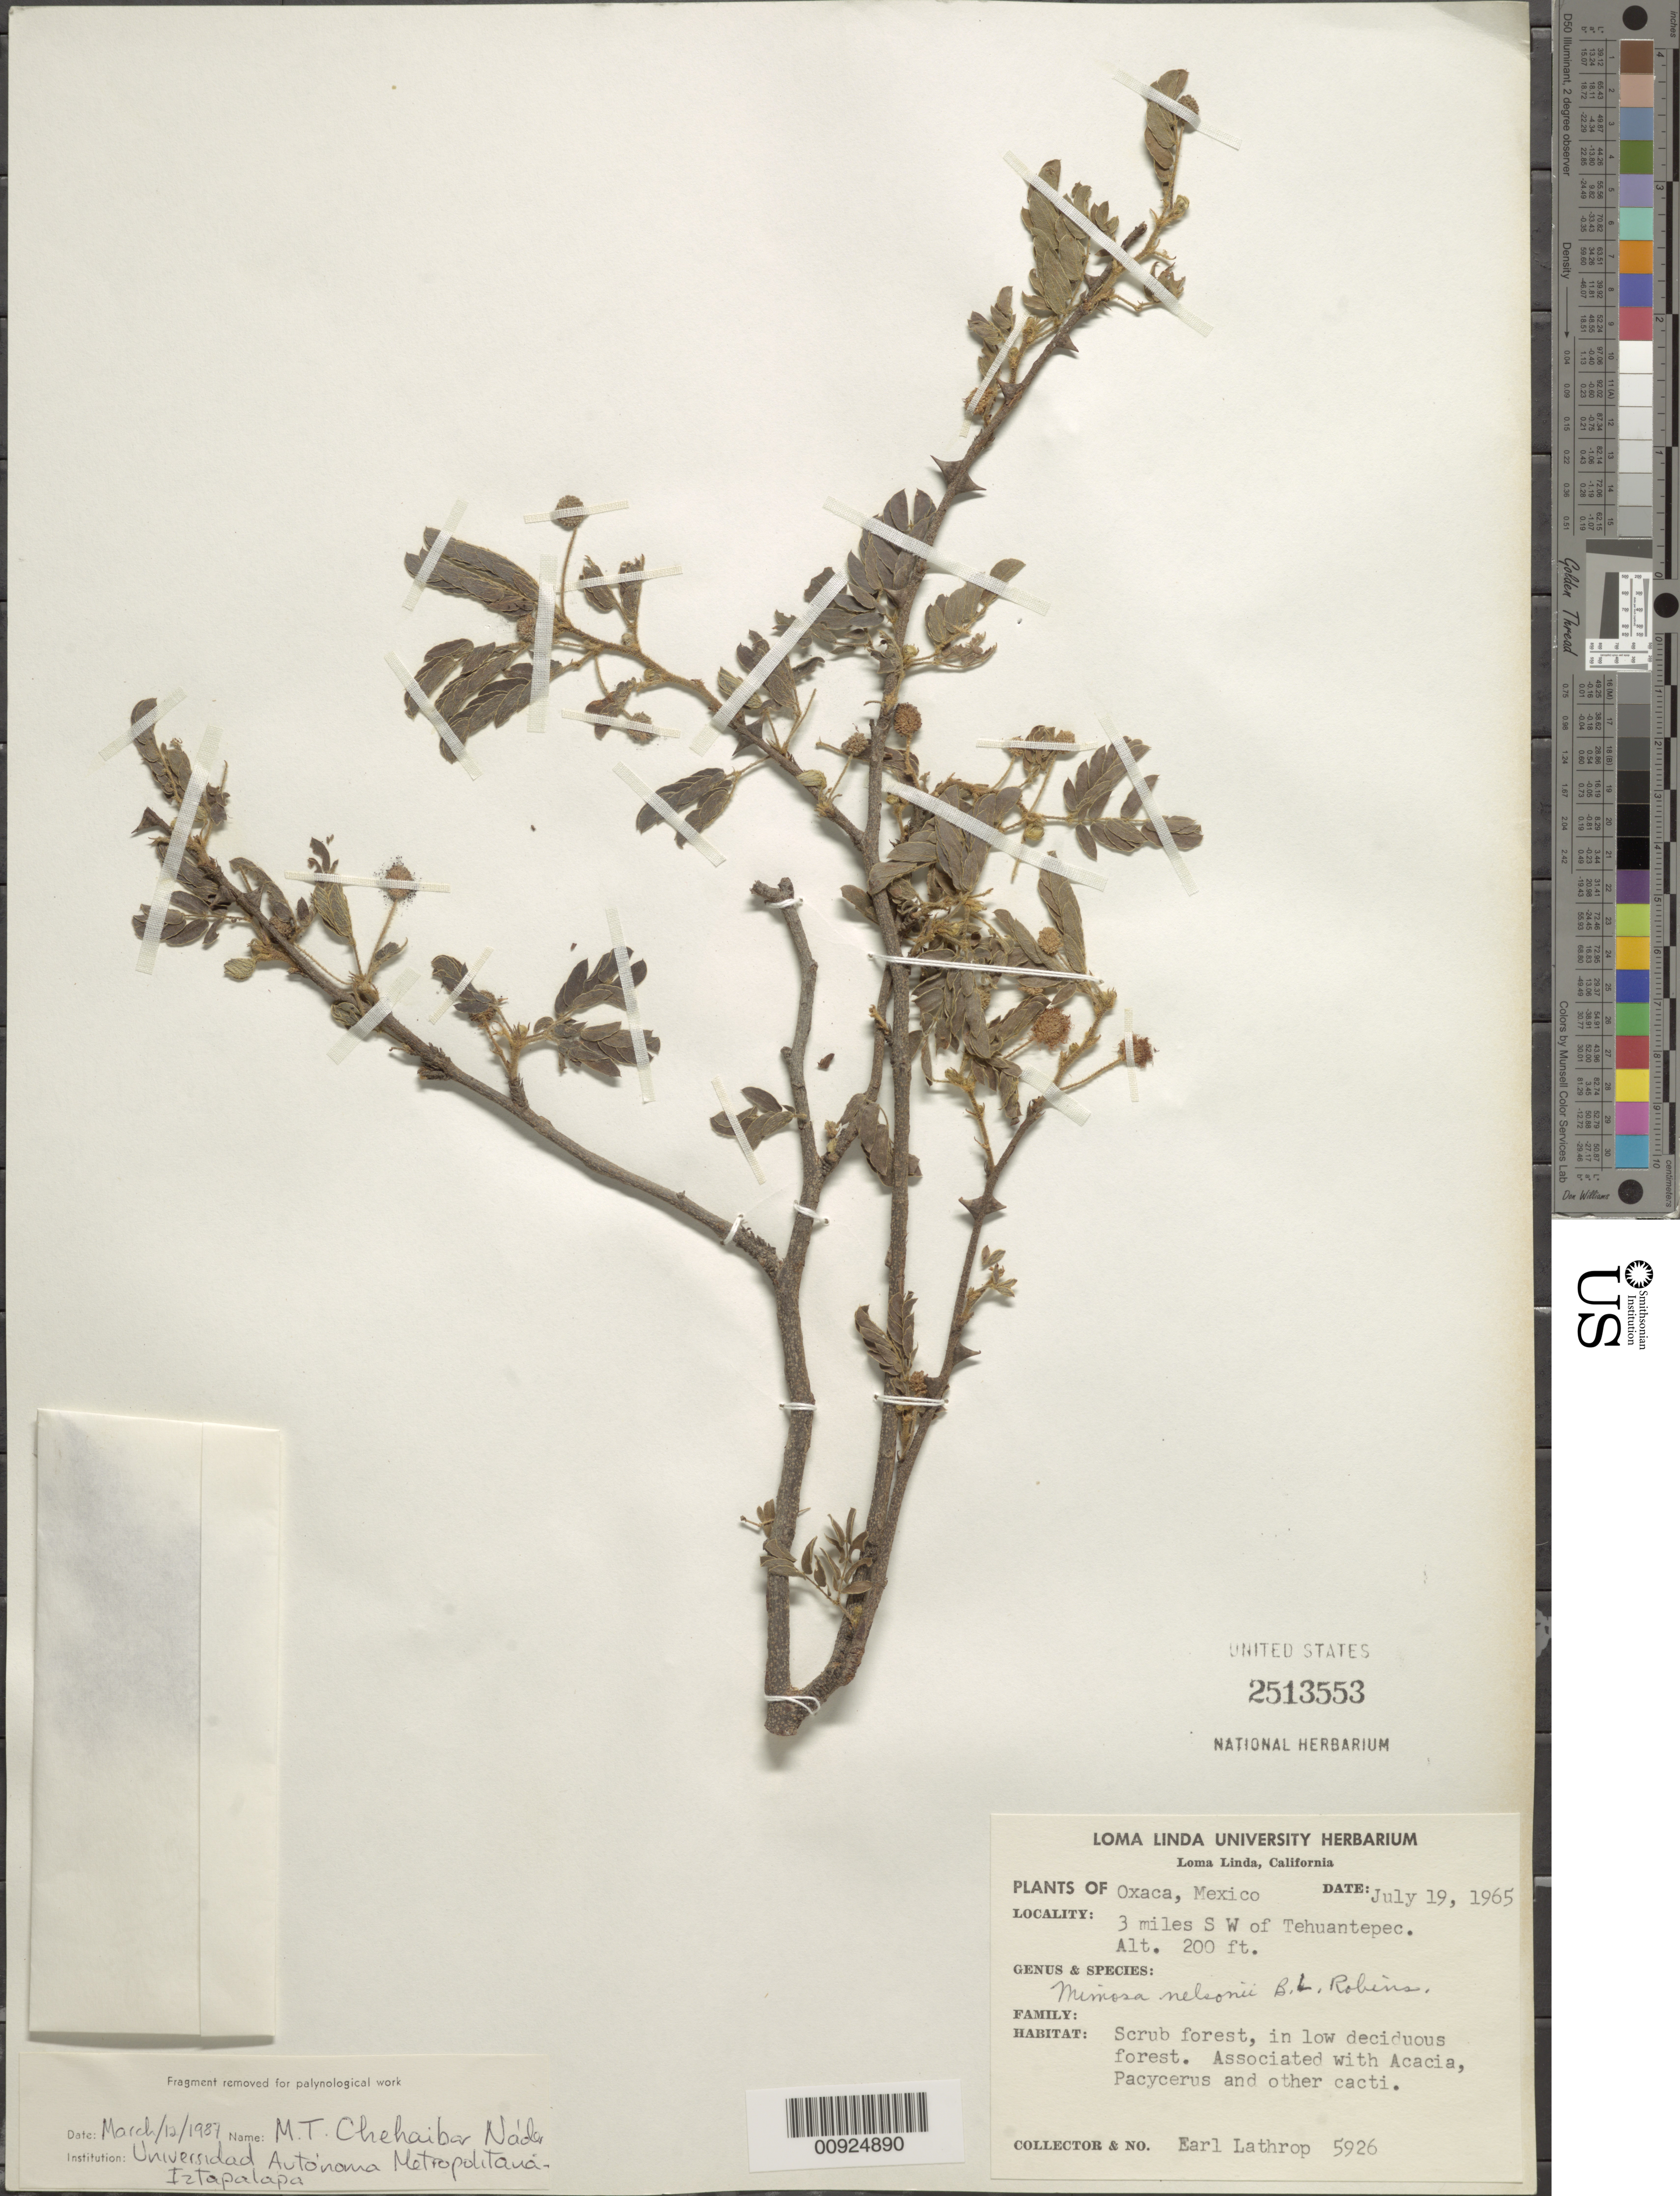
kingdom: Plantae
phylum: Tracheophyta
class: Magnoliopsida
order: Fabales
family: Fabaceae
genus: Mimosa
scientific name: Mimosa nelsonii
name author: B.L. Rob.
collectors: E. W. Lathrop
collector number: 5926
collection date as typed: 19 Jul 1965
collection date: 1965-07-19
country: Mexico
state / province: Oaxaca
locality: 3 miles SW of Tehuantepec.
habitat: Scrub forest, in low deciduous forest. Associated with Acacia, Pacycerus and other cacti.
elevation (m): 61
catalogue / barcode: US 2513553